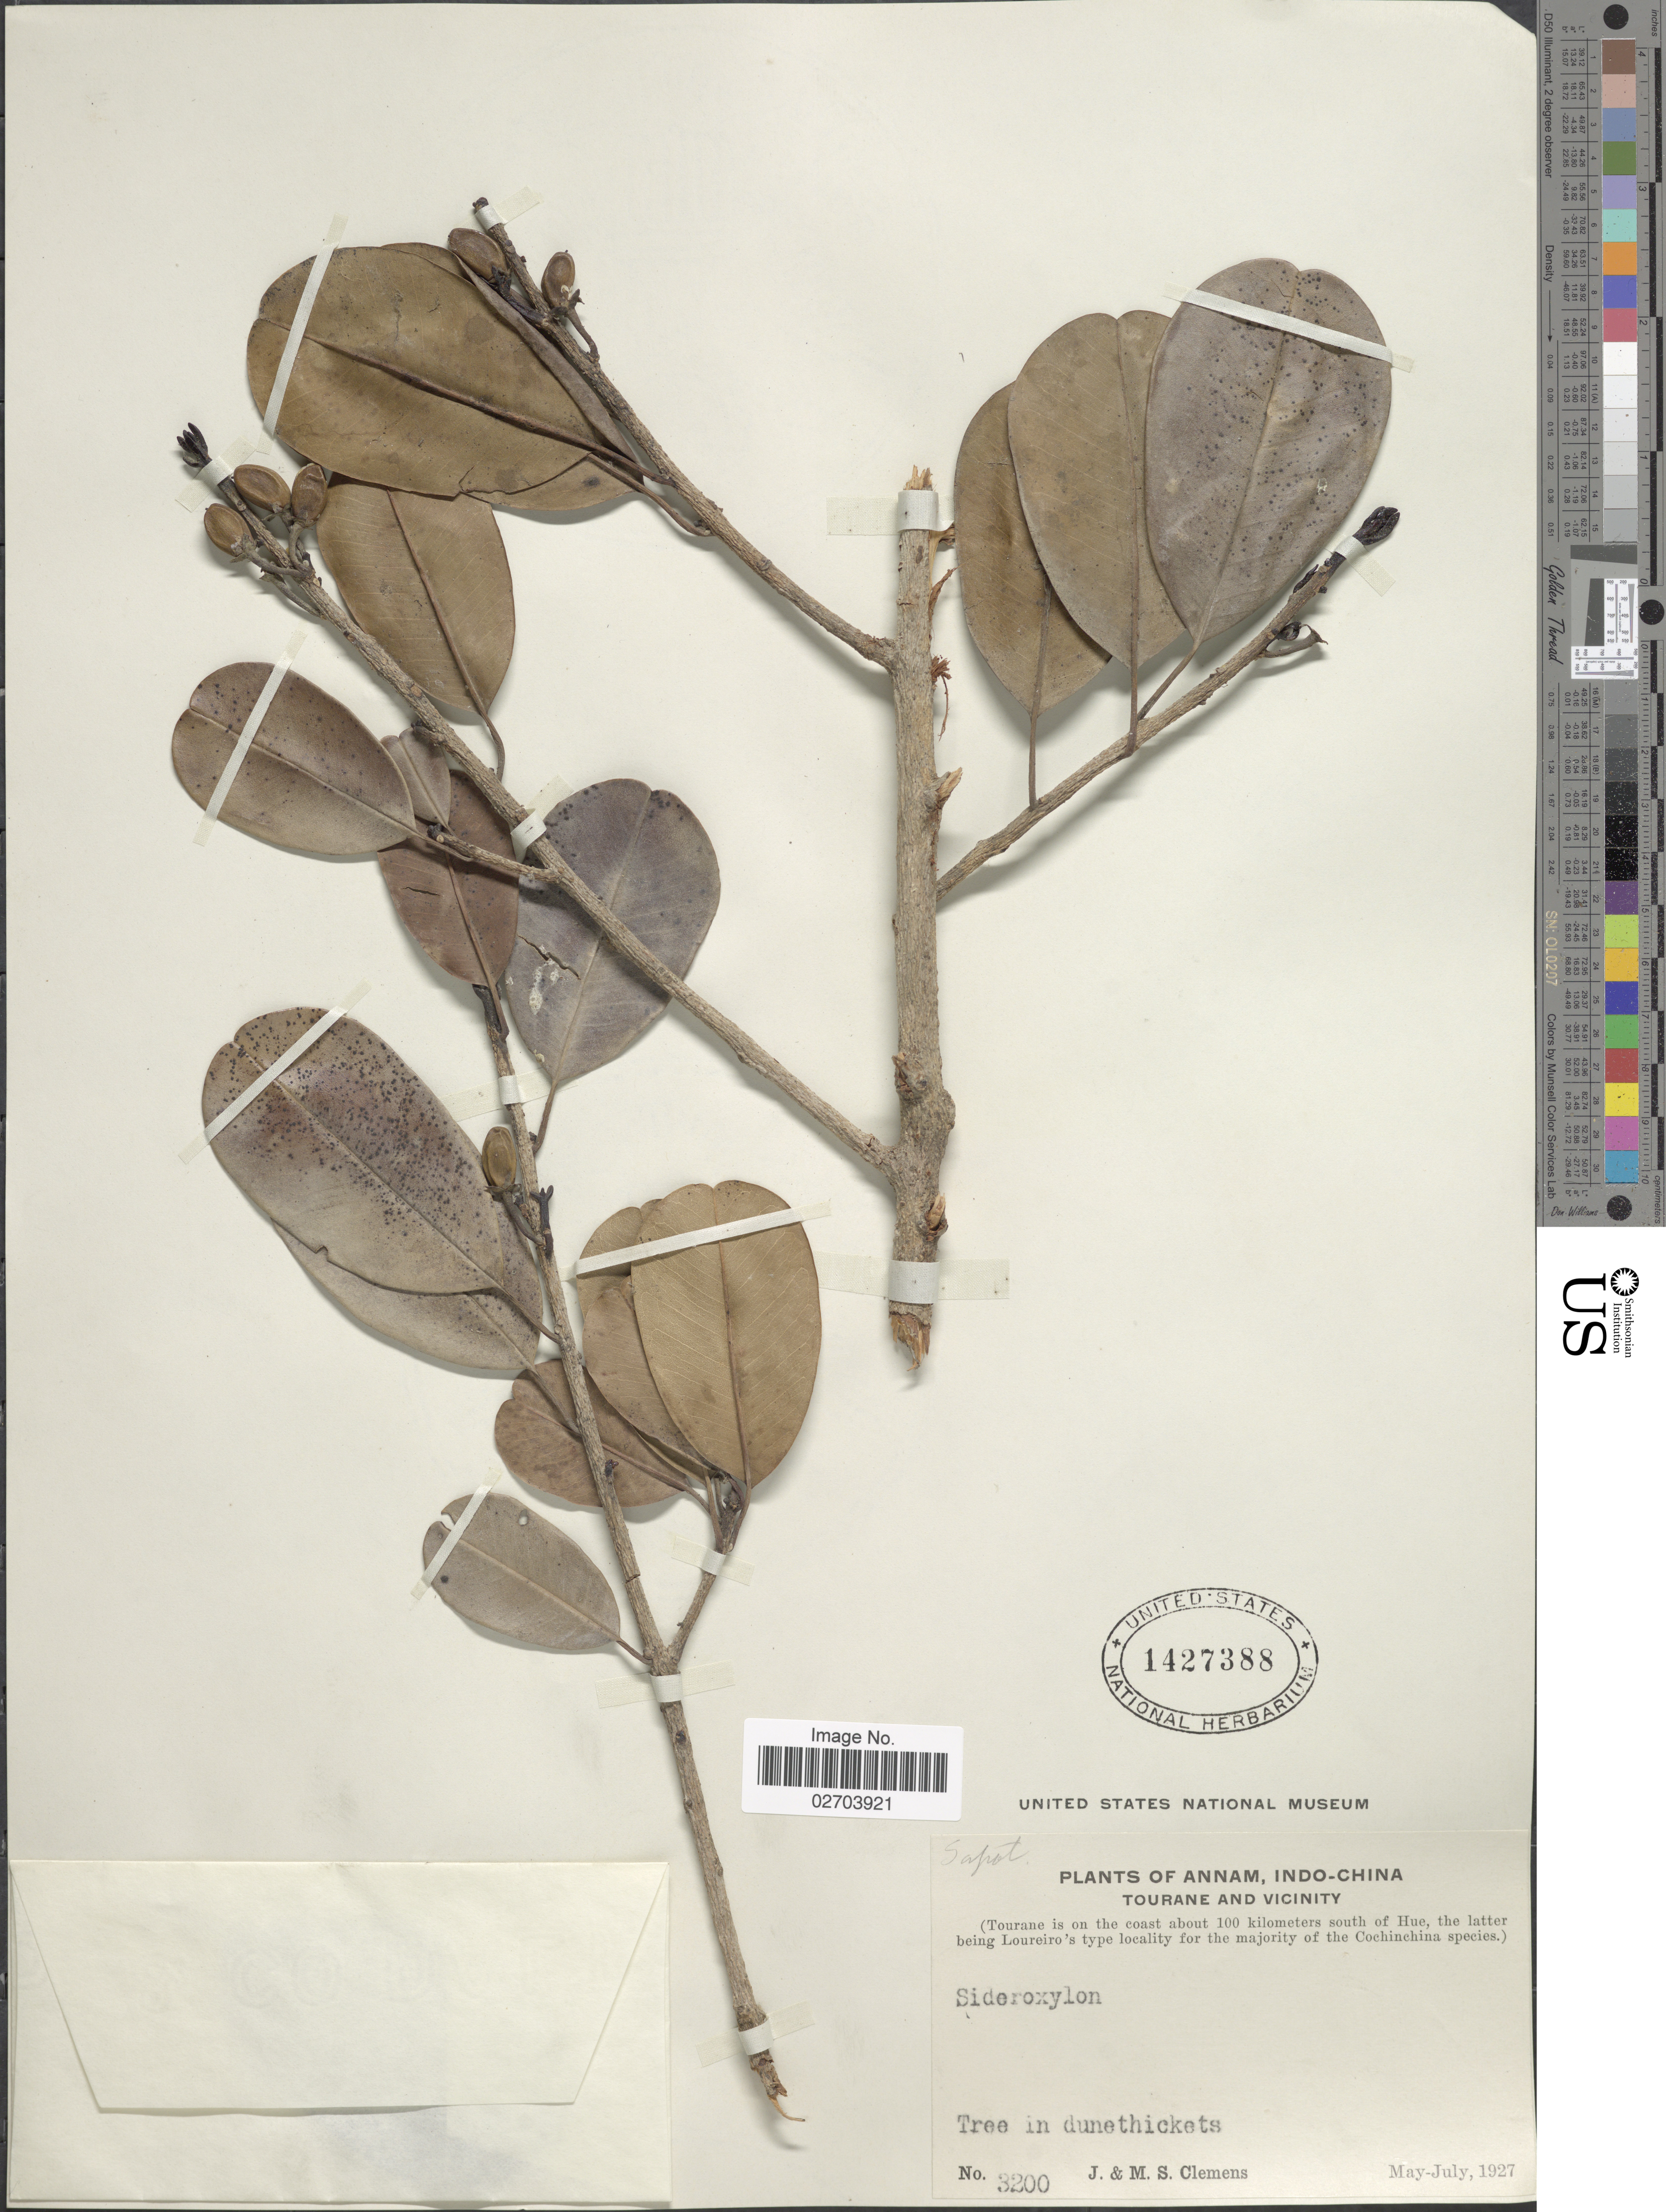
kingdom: Plantae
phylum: Tracheophyta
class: Magnoliopsida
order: Ericales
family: Sapotaceae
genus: Sideroxylon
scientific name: Sideroxylon sp.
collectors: J. Clemens & M. S. Clemens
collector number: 3200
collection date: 1927-05/1927-07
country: Vietnam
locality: Annam, Indo-China. Tourane and Vicinity. (Tourane is on the coast about 100 kilometers south of Hue, the latter being Loureiro's type locality for the majority of the Cochinchina species)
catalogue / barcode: US 1427388